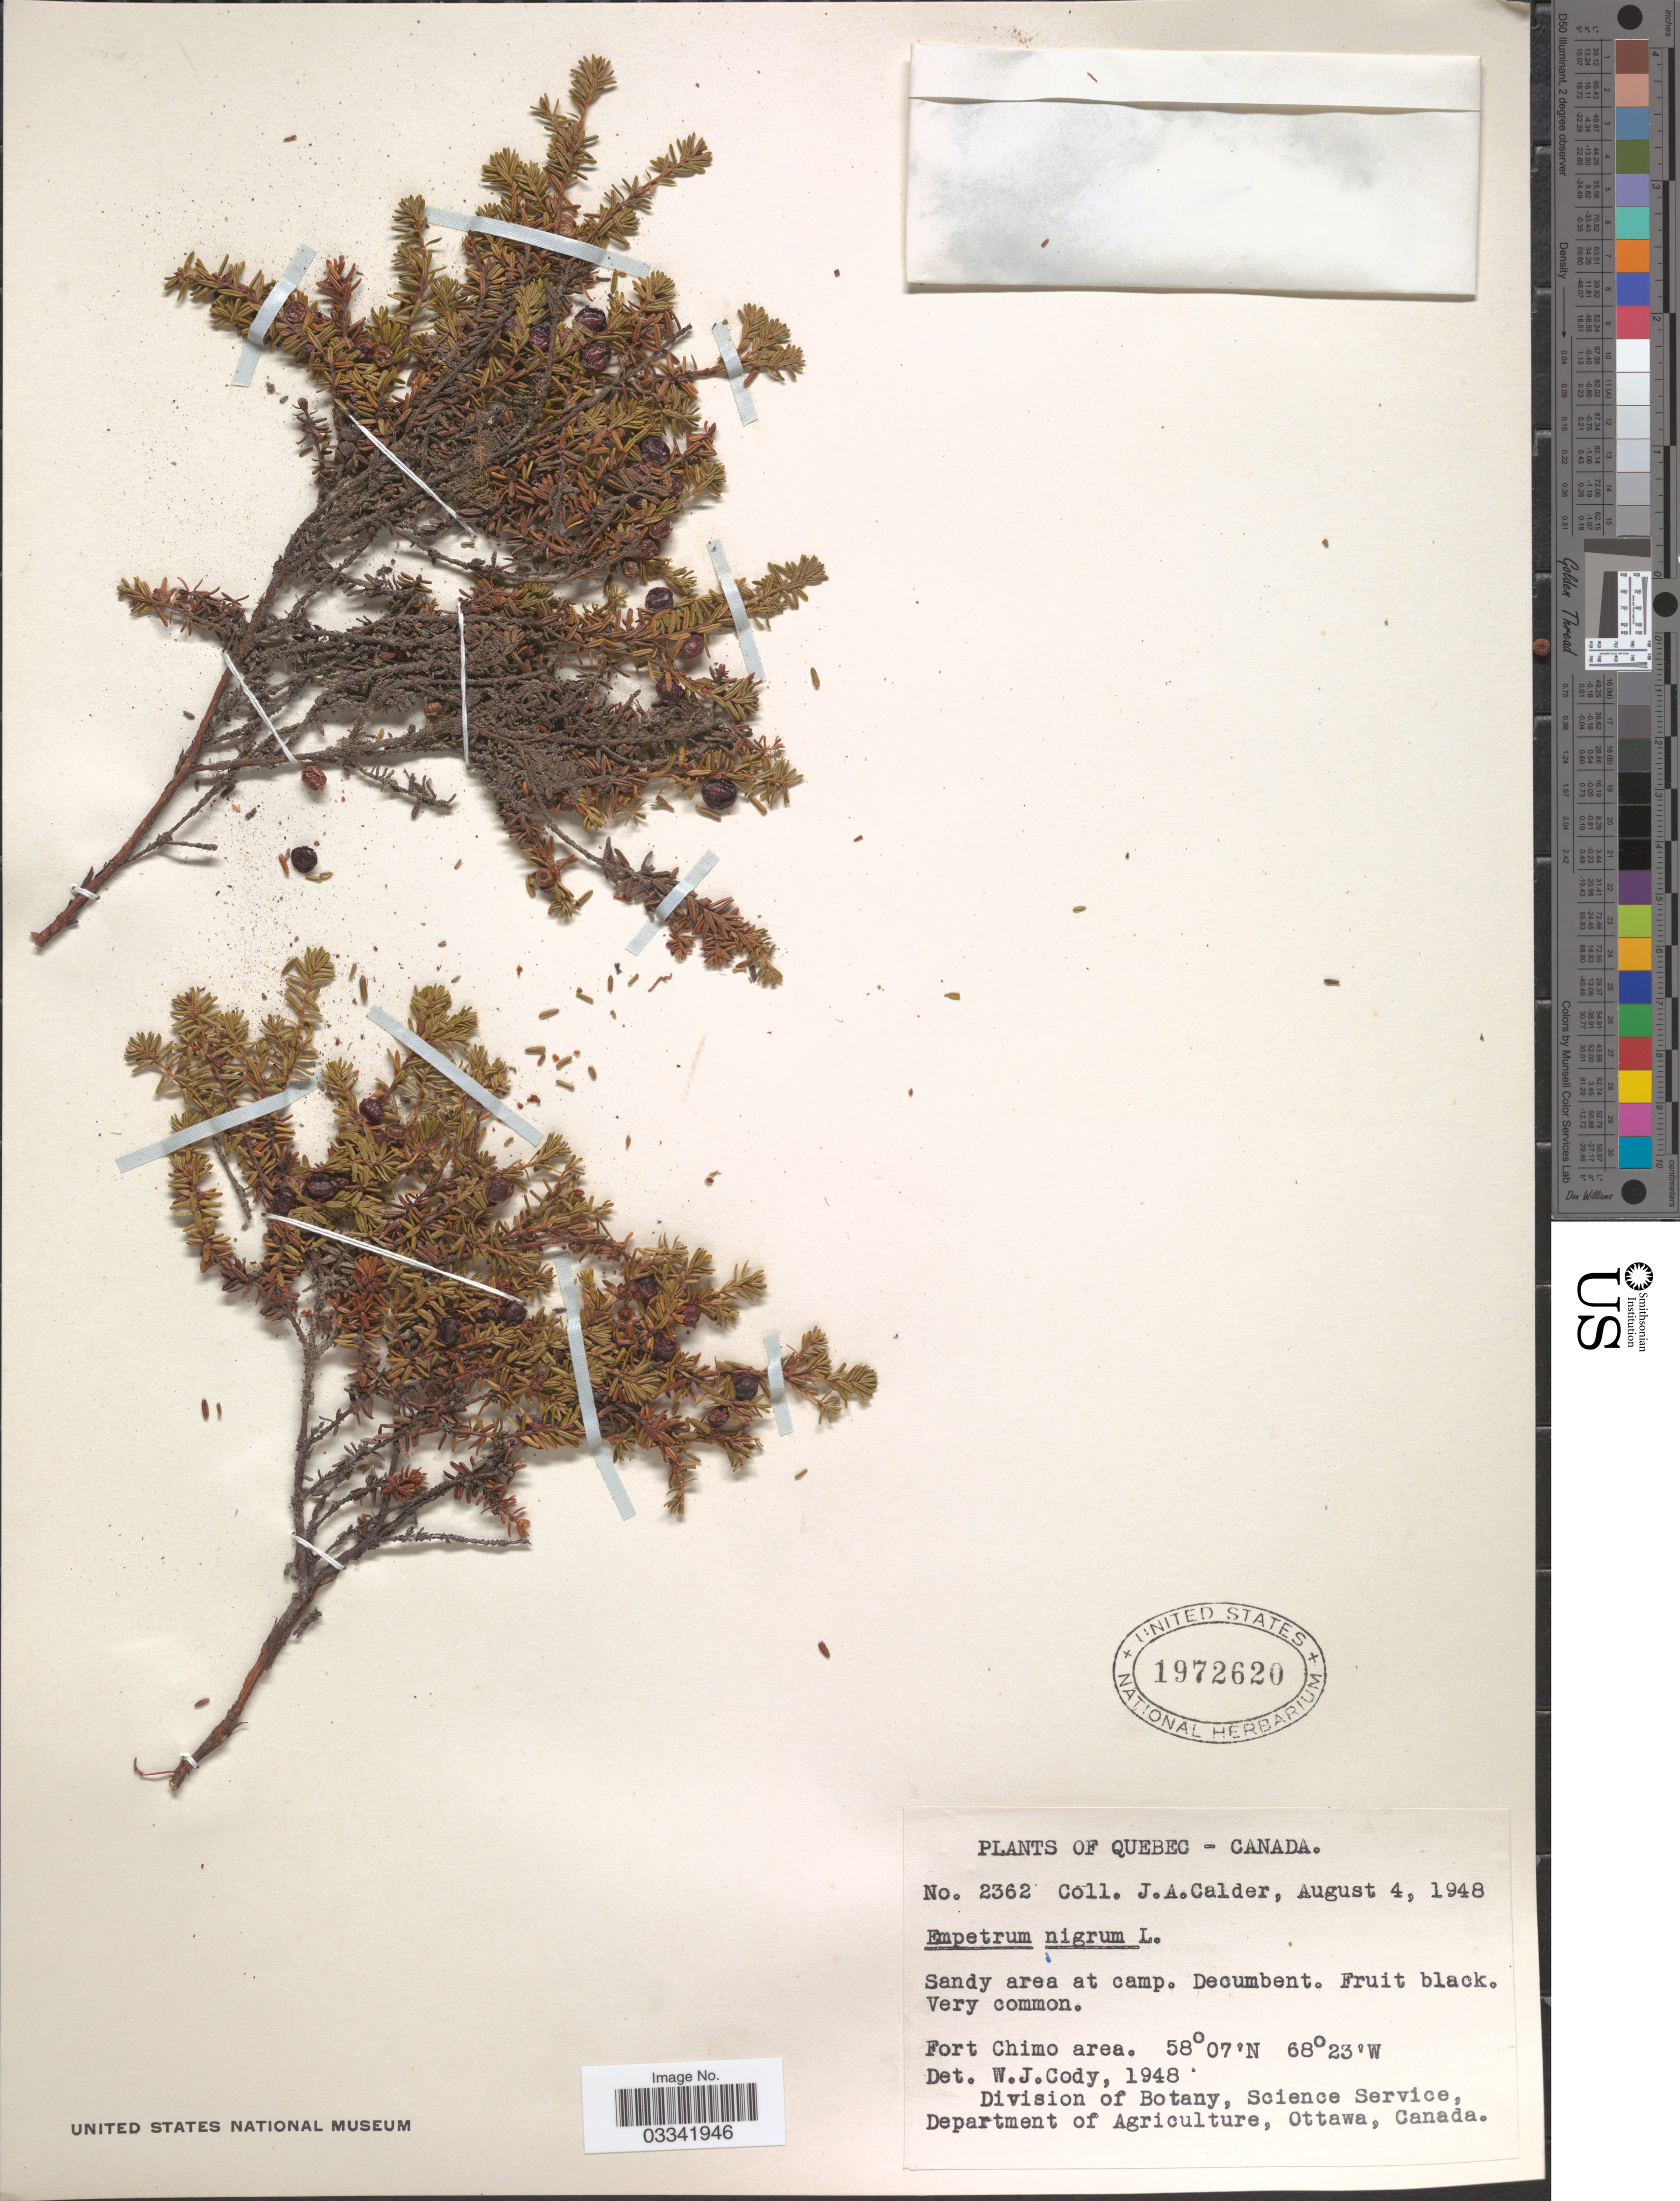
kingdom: Plantae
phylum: Tracheophyta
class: Magnoliopsida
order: Ericales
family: Ericaceae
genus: Empetrum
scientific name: Empetrum nigrum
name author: L.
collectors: J. A. Calder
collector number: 2362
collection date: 1948-08-04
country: Canada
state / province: Quebec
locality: Fort Chimo area.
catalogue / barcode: US 1972620